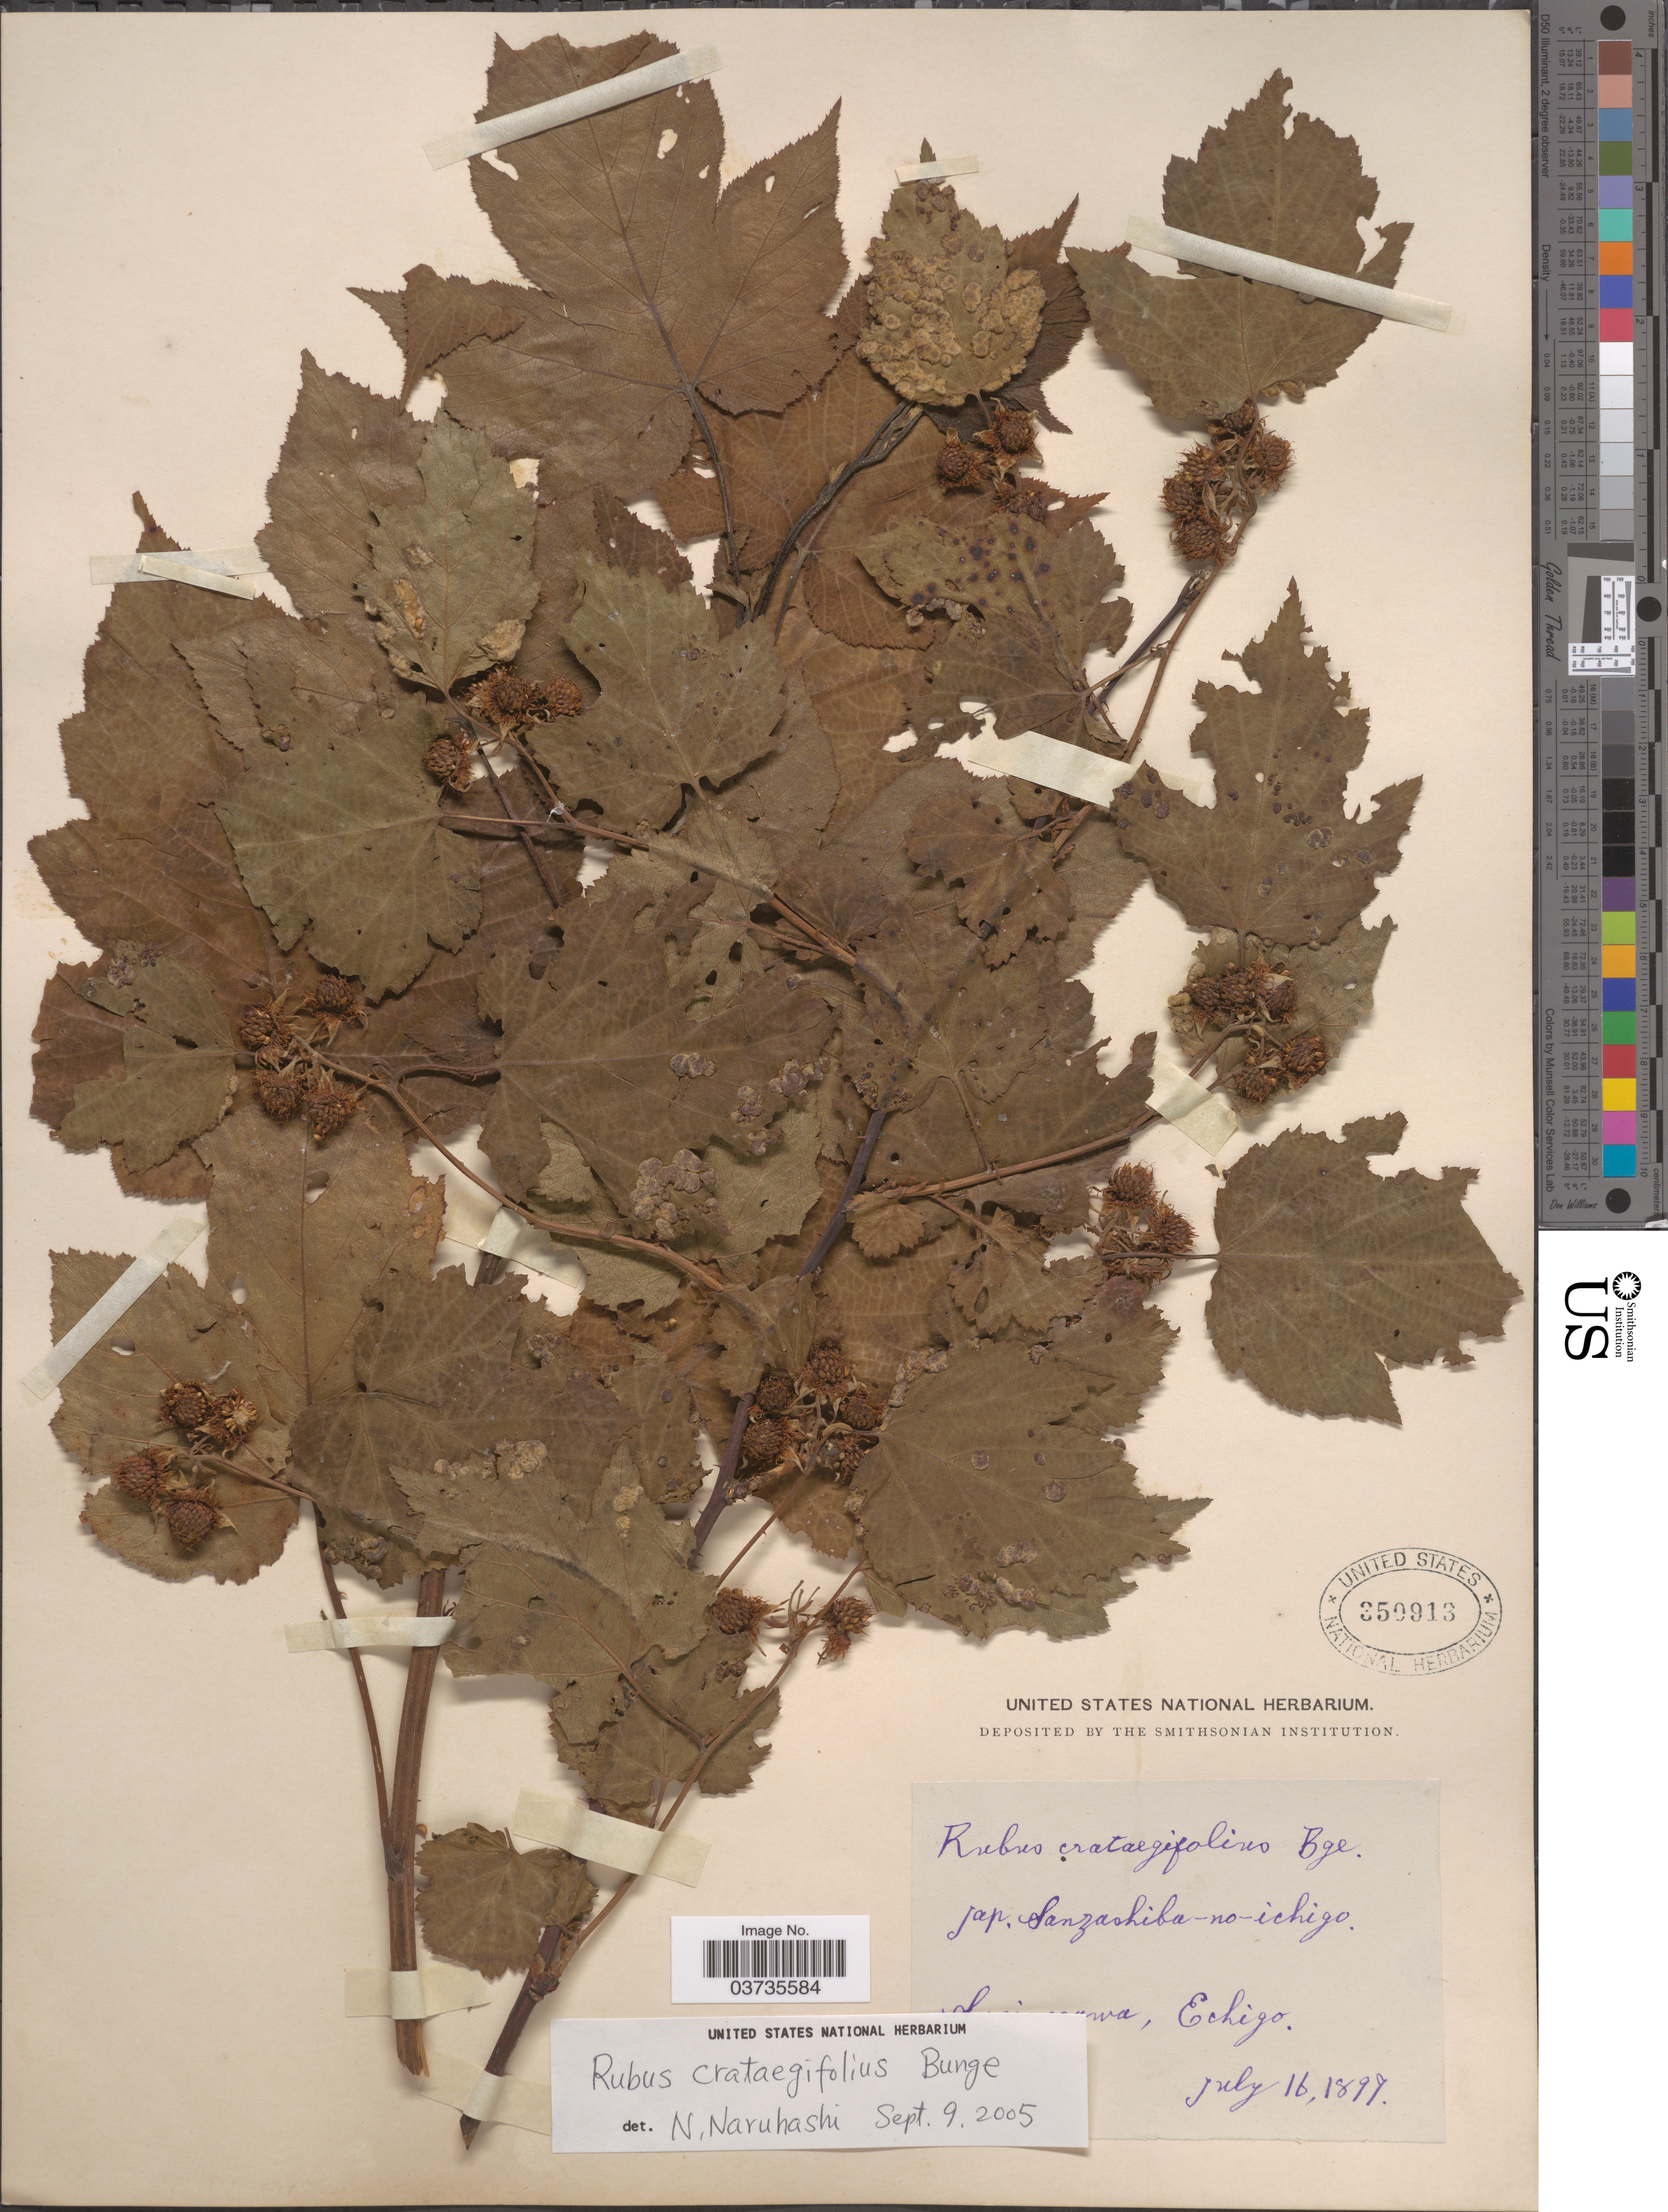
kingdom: Plantae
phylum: Tracheophyta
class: Magnoliopsida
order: Rosales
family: Rosaceae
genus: Rubus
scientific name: Rubus crataegifolius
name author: Bunge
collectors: ex herb. United States National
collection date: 1897-07-16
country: Japan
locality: [illegible text]wa, Echigo.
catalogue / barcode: US 350913